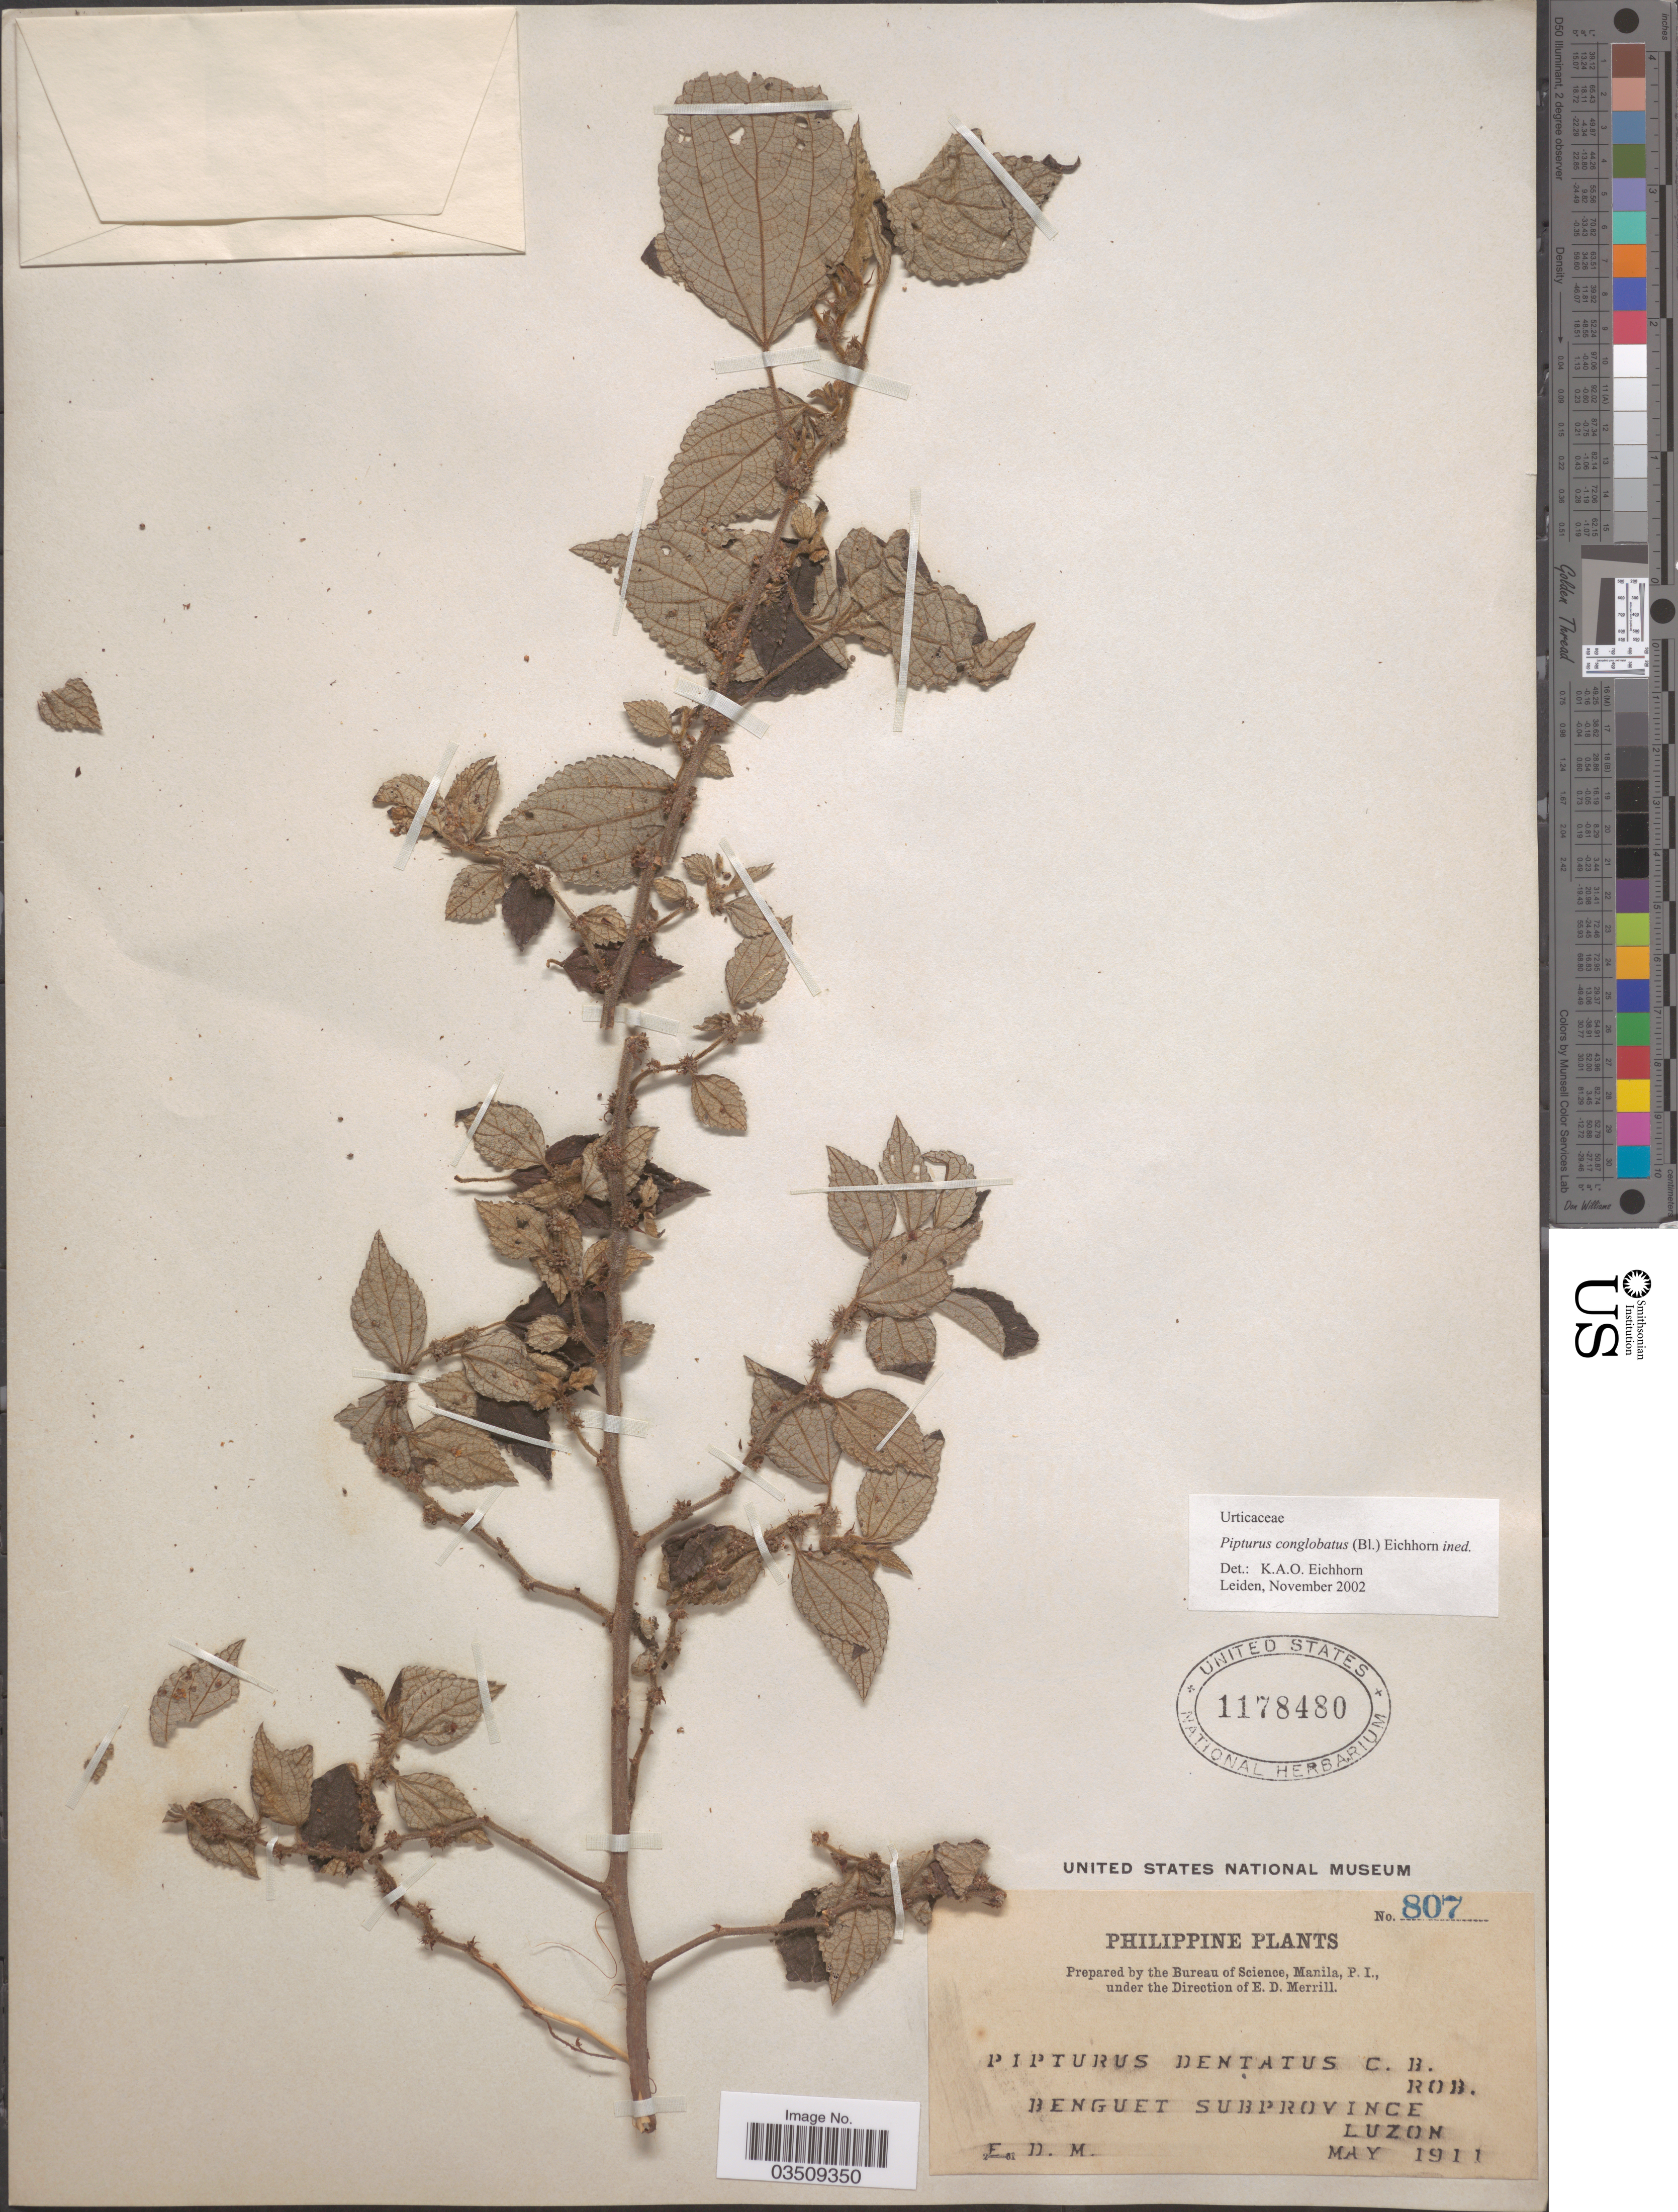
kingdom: Plantae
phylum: Tracheophyta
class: Magnoliopsida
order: Rosales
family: Urticaceae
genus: Pipturus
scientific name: Pipturus congolobatus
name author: (Blume) I.C. Nielsen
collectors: E. D. Merrill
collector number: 807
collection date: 1911-05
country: Philippines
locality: Benguet Subprovince. Luzon.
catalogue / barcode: US 1178480